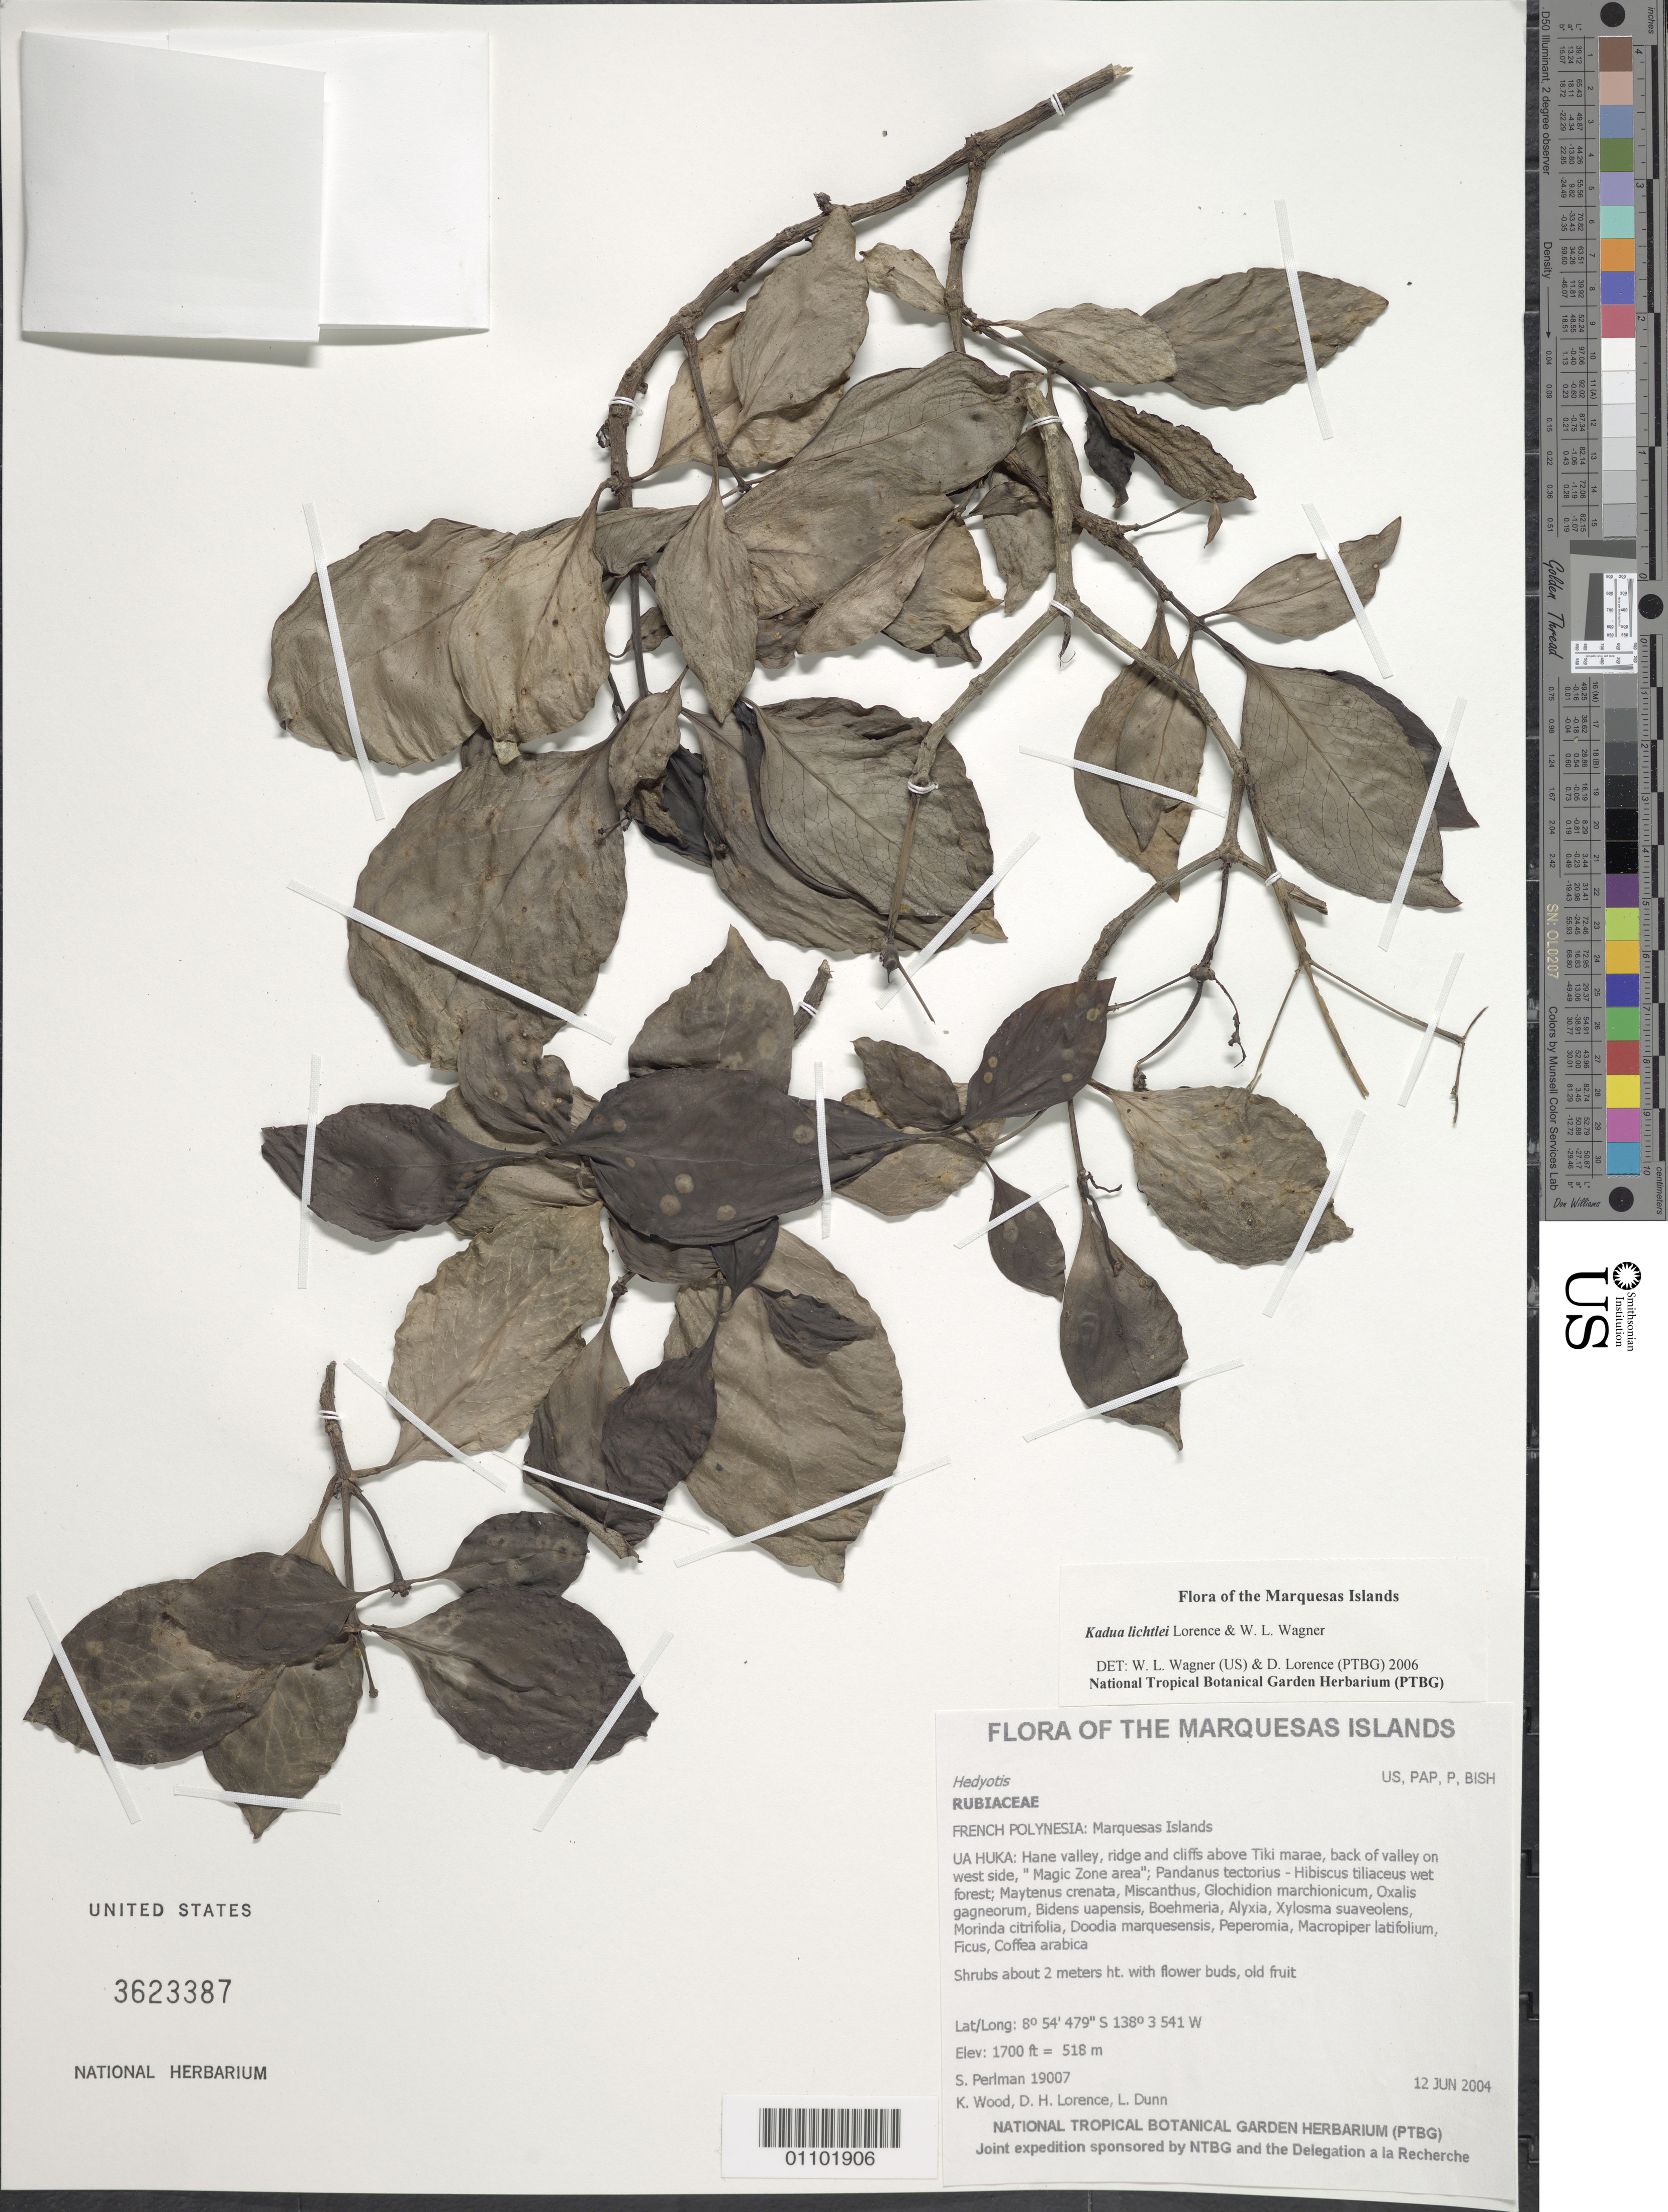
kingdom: Plantae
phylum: Tracheophyta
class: Magnoliopsida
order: Gentianales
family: Rubiaceae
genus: Kadua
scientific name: Kadua lichtlei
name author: Lorence & W.L. Wagner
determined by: Wagner, W. L.; Lorence, David H.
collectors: S. P. Perlman, K. R. Wood, D. Lorence & L. Dunn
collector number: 19007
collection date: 2004-06-12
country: French Polynesia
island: Ua Huka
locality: Hane valley, ridge and cliffs above Tiki marae, back of valley on west side, " Magic Zone area"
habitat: Pandanus tectorius - Hibiscus tiliaceus wet forest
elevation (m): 518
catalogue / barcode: US 3623387